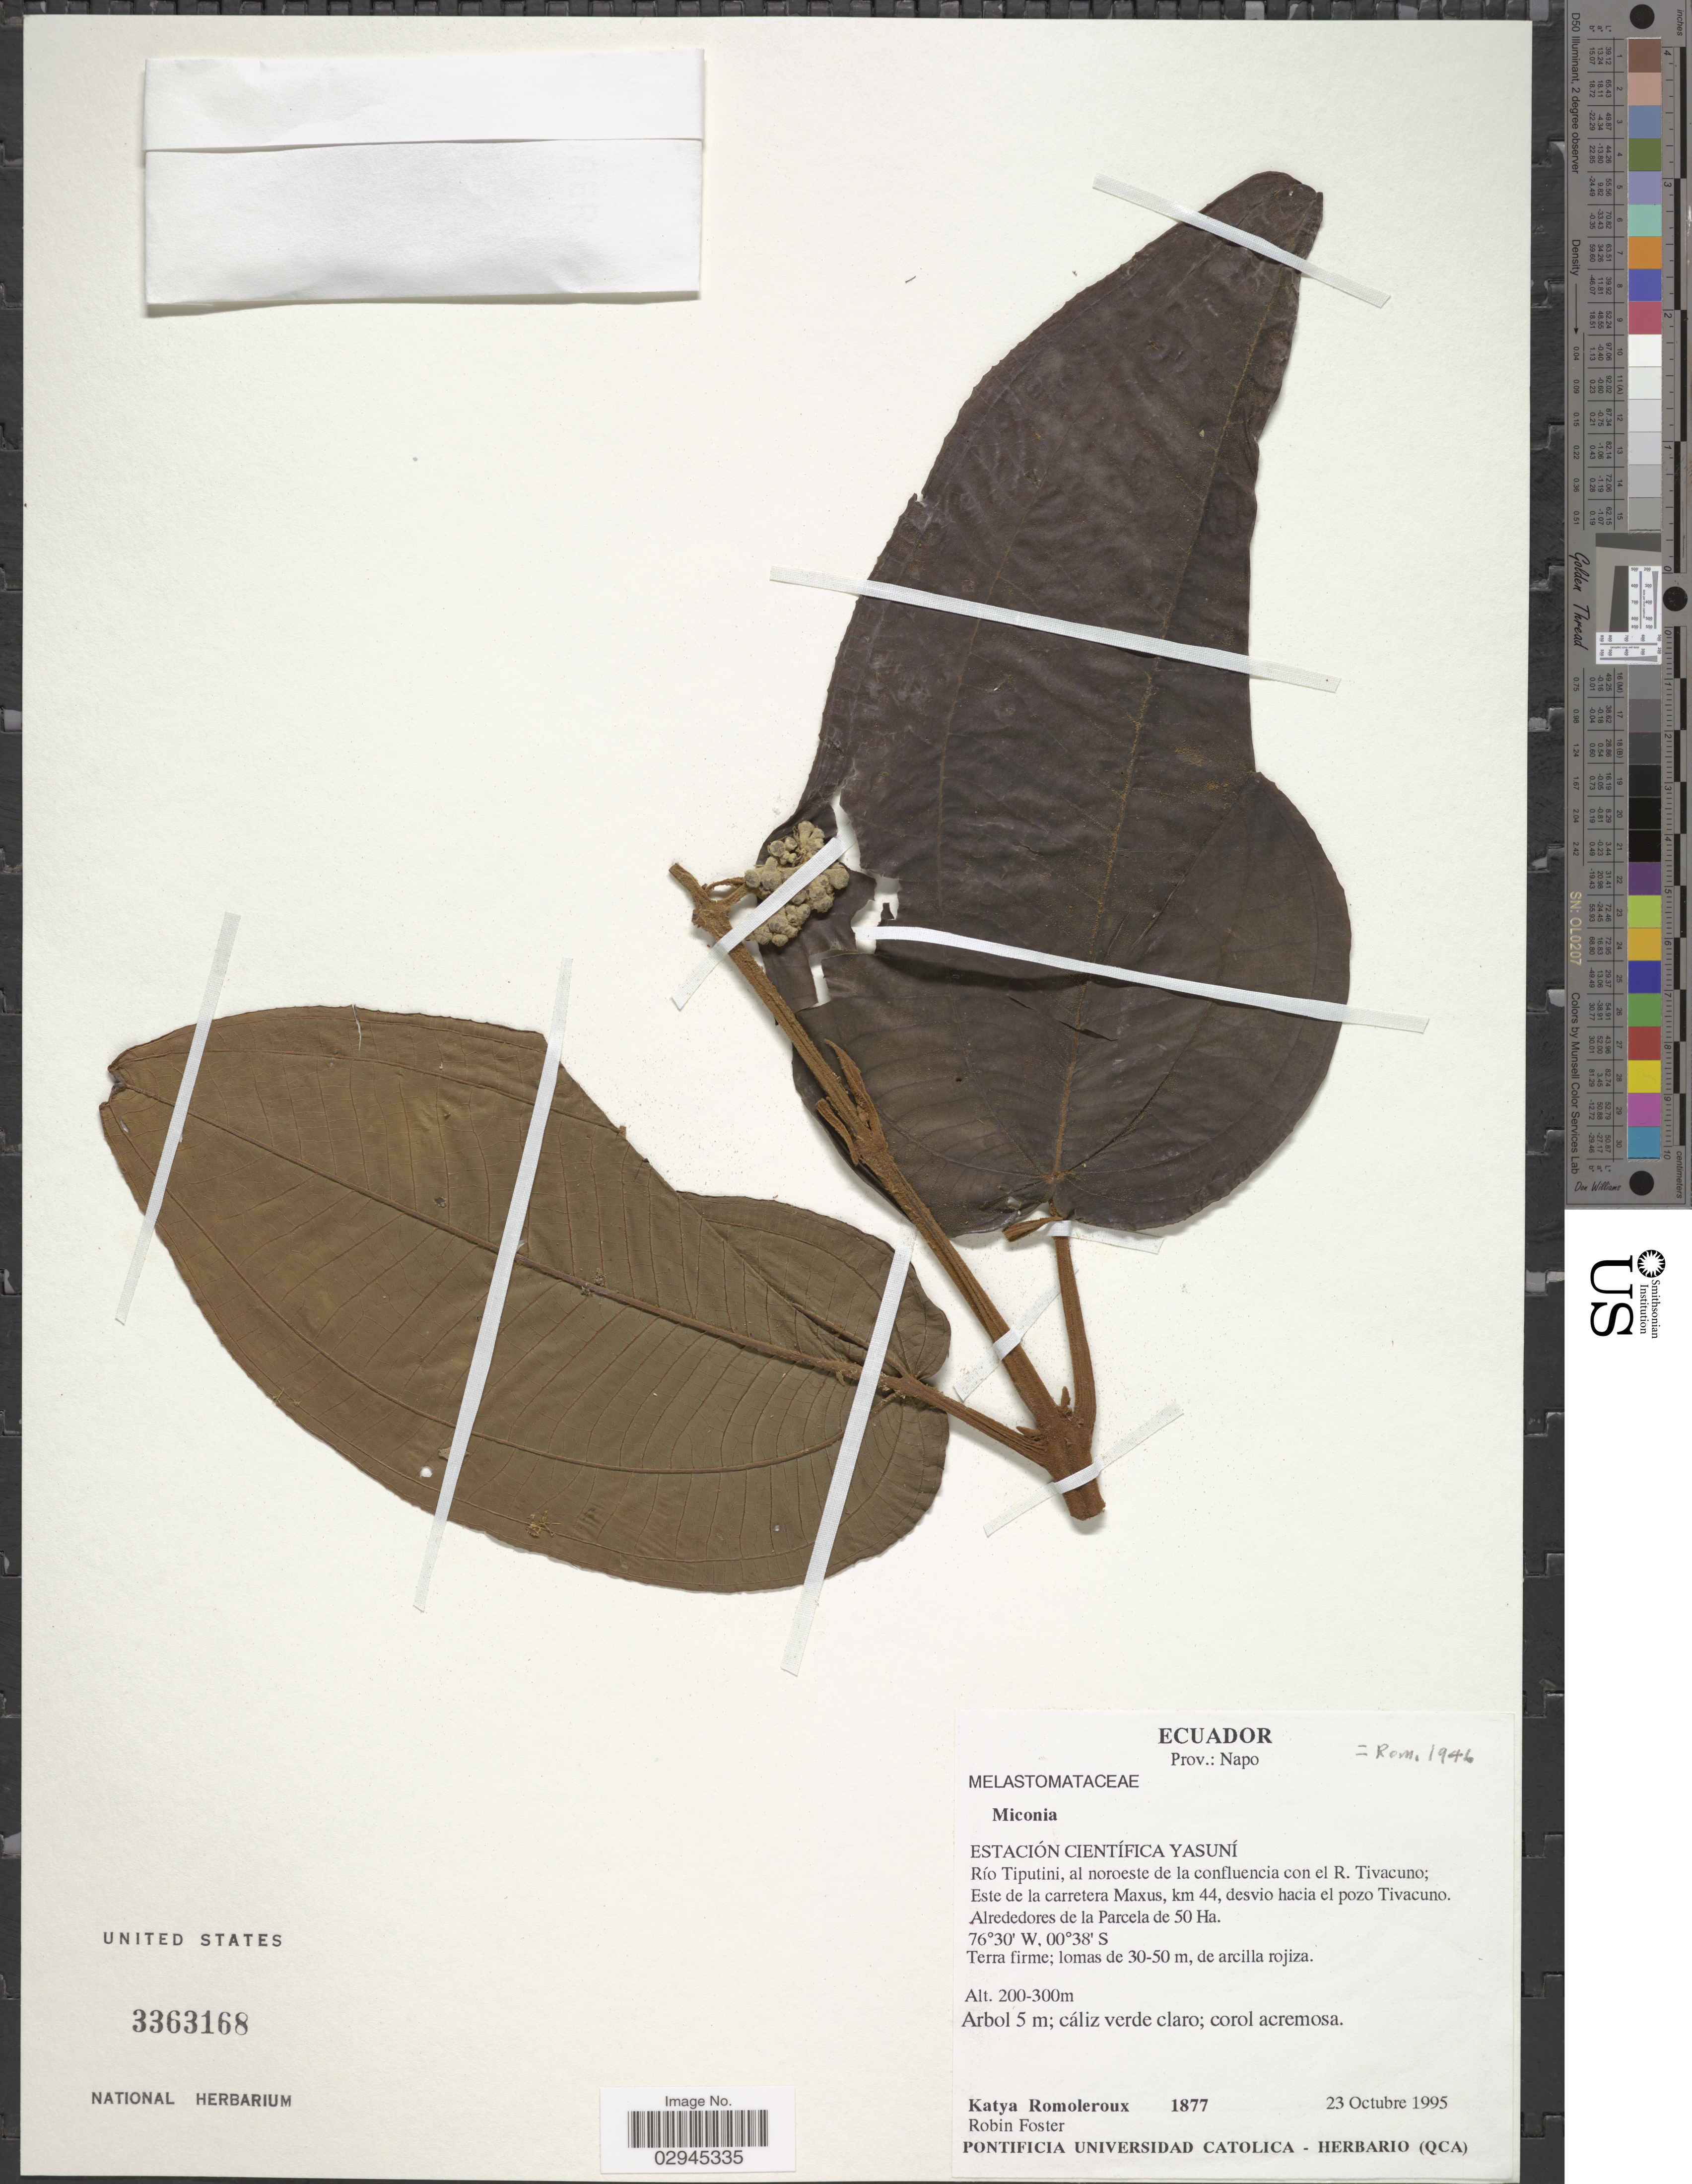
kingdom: Plantae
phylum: Tracheophyta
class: Magnoliopsida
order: Myrtales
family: Melastomataceae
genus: Miconia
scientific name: Miconia sp.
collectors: K. Romoleroux & R. B. Foster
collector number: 1877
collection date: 1995-10-23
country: Ecuador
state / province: Napo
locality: Estación Científica Yasuní. Río Tiputini, al noroeste de la confluencia con el R. Tivacuno; Este de la carretera Maxus, km 44, desvio hacia el pozo Tivacuno. Alrededores de la Parcela de 50 Ha.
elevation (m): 200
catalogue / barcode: US 3363168